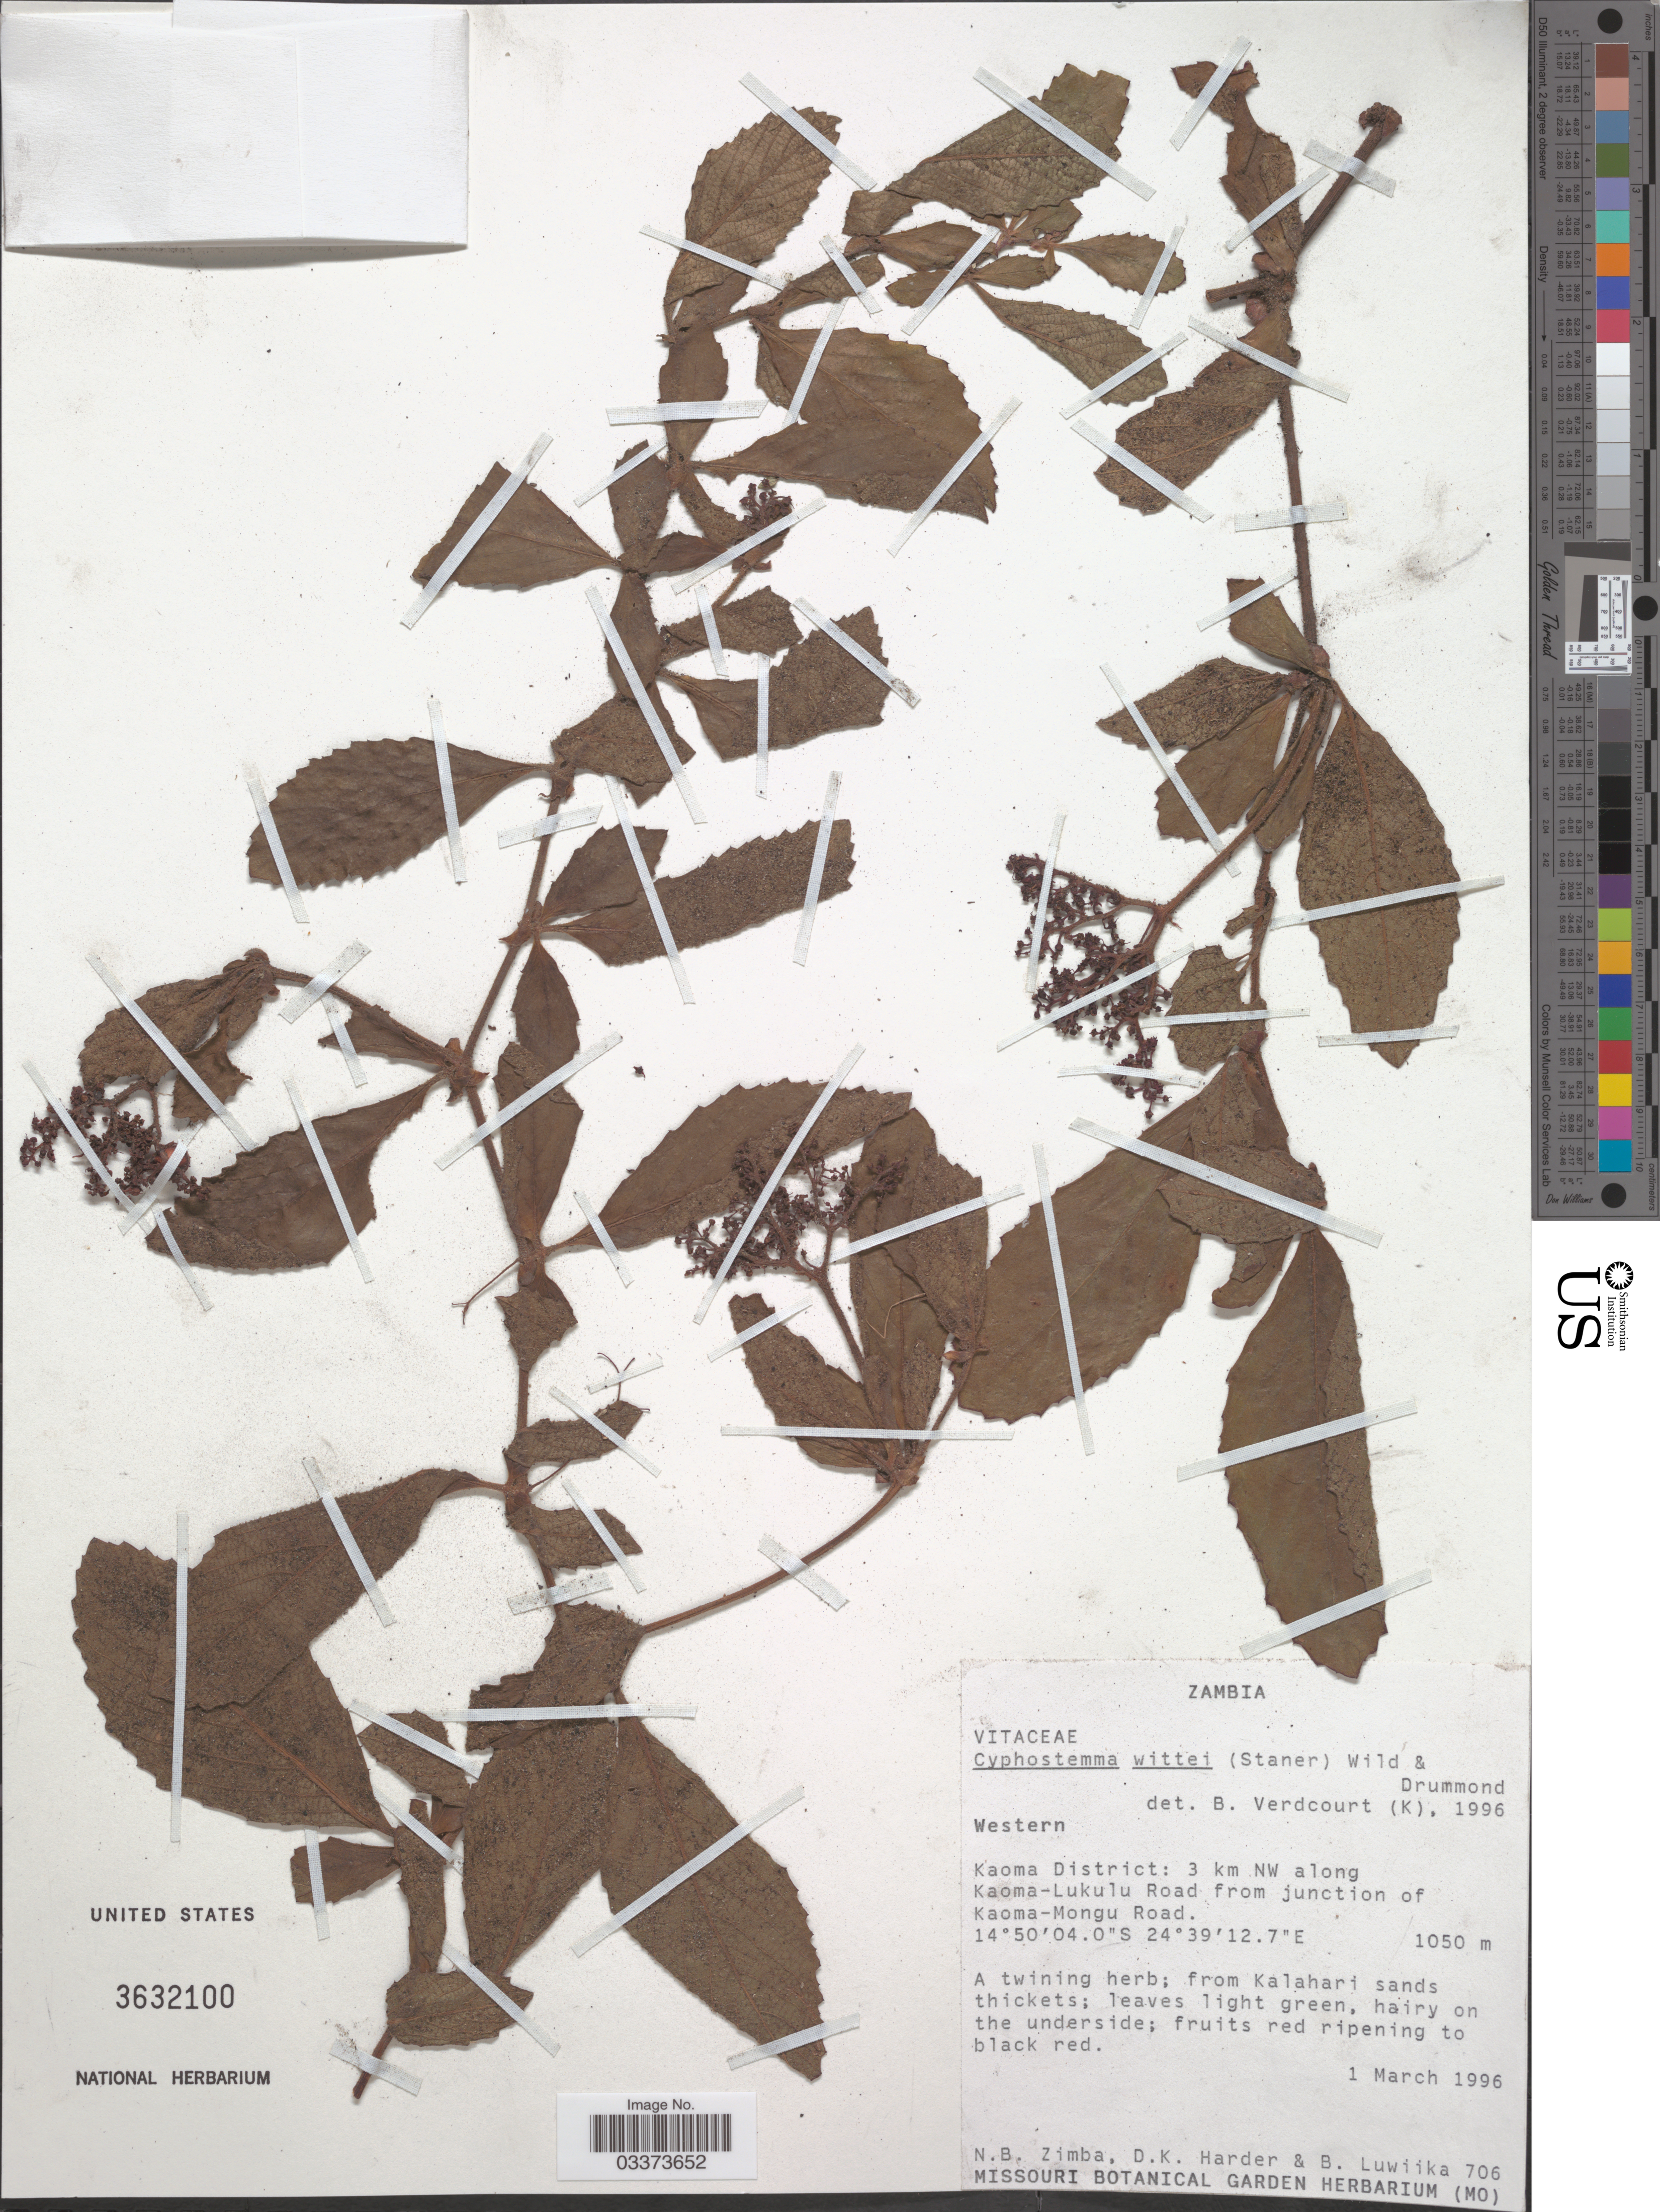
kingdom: Plantae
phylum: Tracheophyta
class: Magnoliopsida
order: Vitales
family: Vitaceae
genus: Cyphostemma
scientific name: Cyphostemma wittei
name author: (Staner) Wild & R.B. Drumm.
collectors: N. B. Zimba, D. Harder & B. Luwiika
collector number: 706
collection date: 1996-03-01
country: Zambia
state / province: Western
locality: Kaoma District: 3 km NW along Kaoma-Lukulu Road from junction of Kaoma-Mongu Road. From Kalahari sands.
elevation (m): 1050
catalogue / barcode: US 3632100